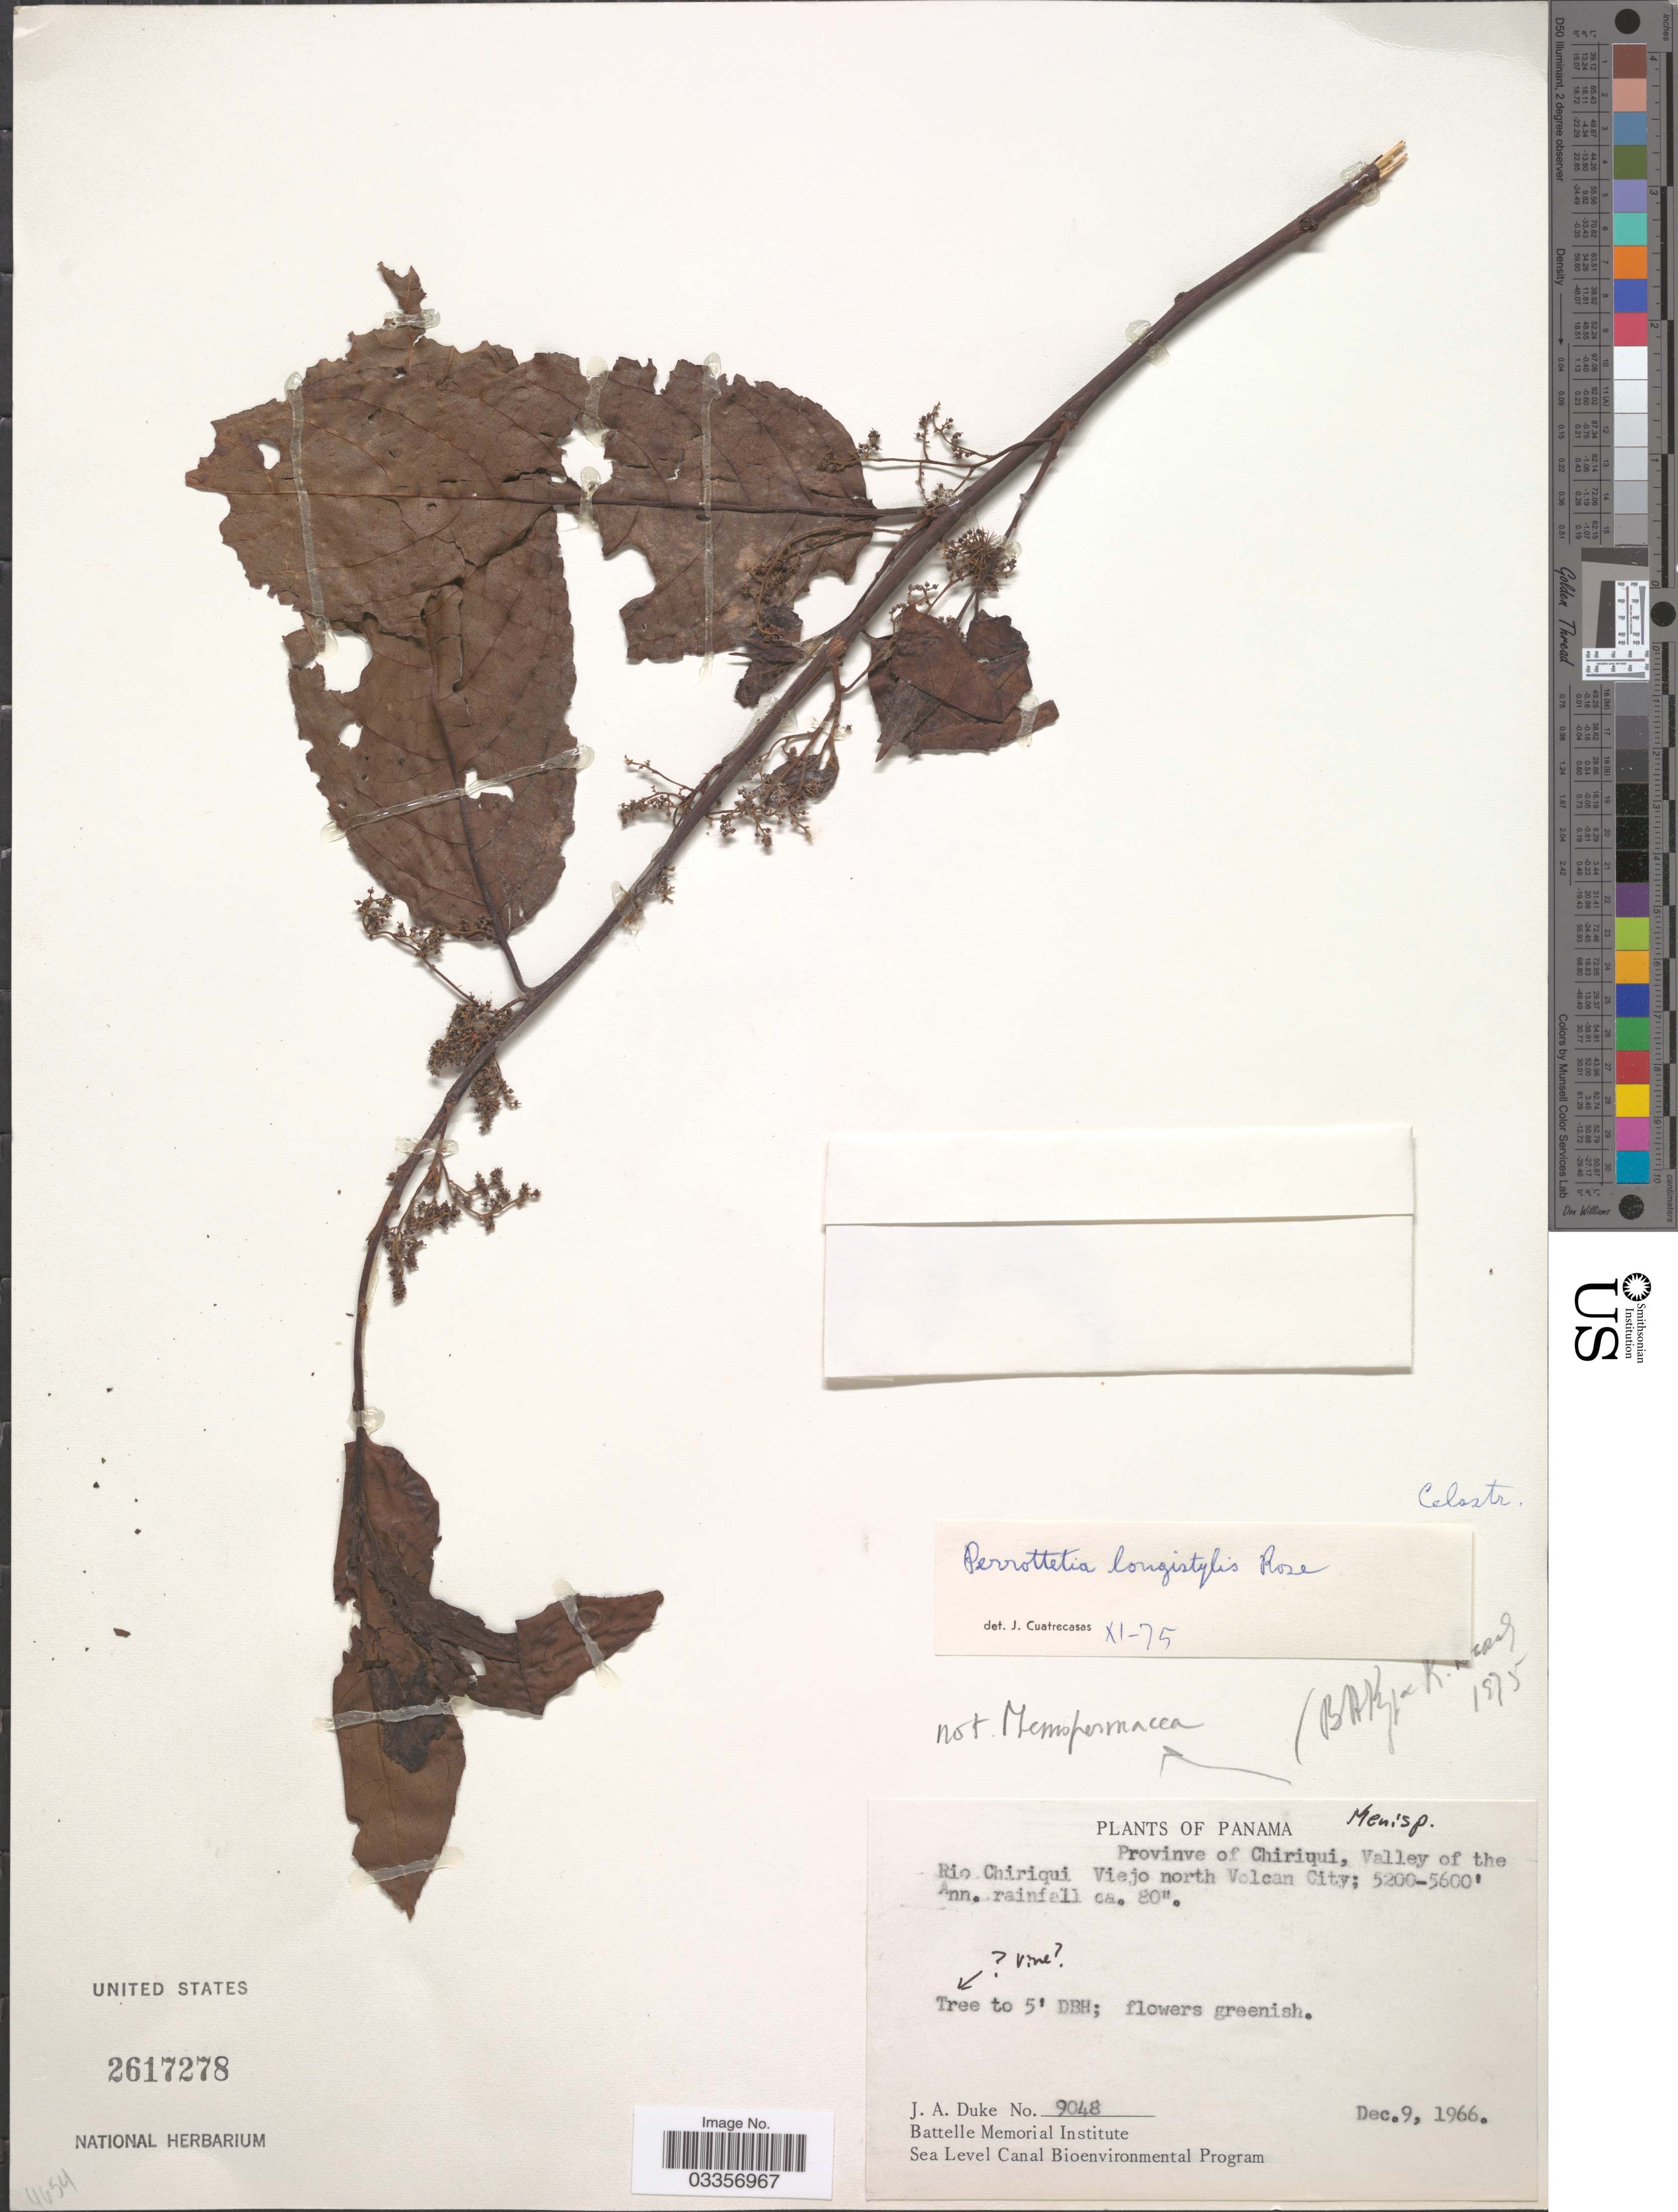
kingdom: Plantae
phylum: Tracheophyta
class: Magnoliopsida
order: Huerteales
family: Dipentodontaceae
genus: Perrottetia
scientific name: Perrottetia longistylis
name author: Rose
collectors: J. A. Duke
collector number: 9048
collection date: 1966-12-09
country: Panama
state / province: Chiriqui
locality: Valleyof the Rio Chiriqui Viejo north Volcan City.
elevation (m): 1585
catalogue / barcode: US 2617278